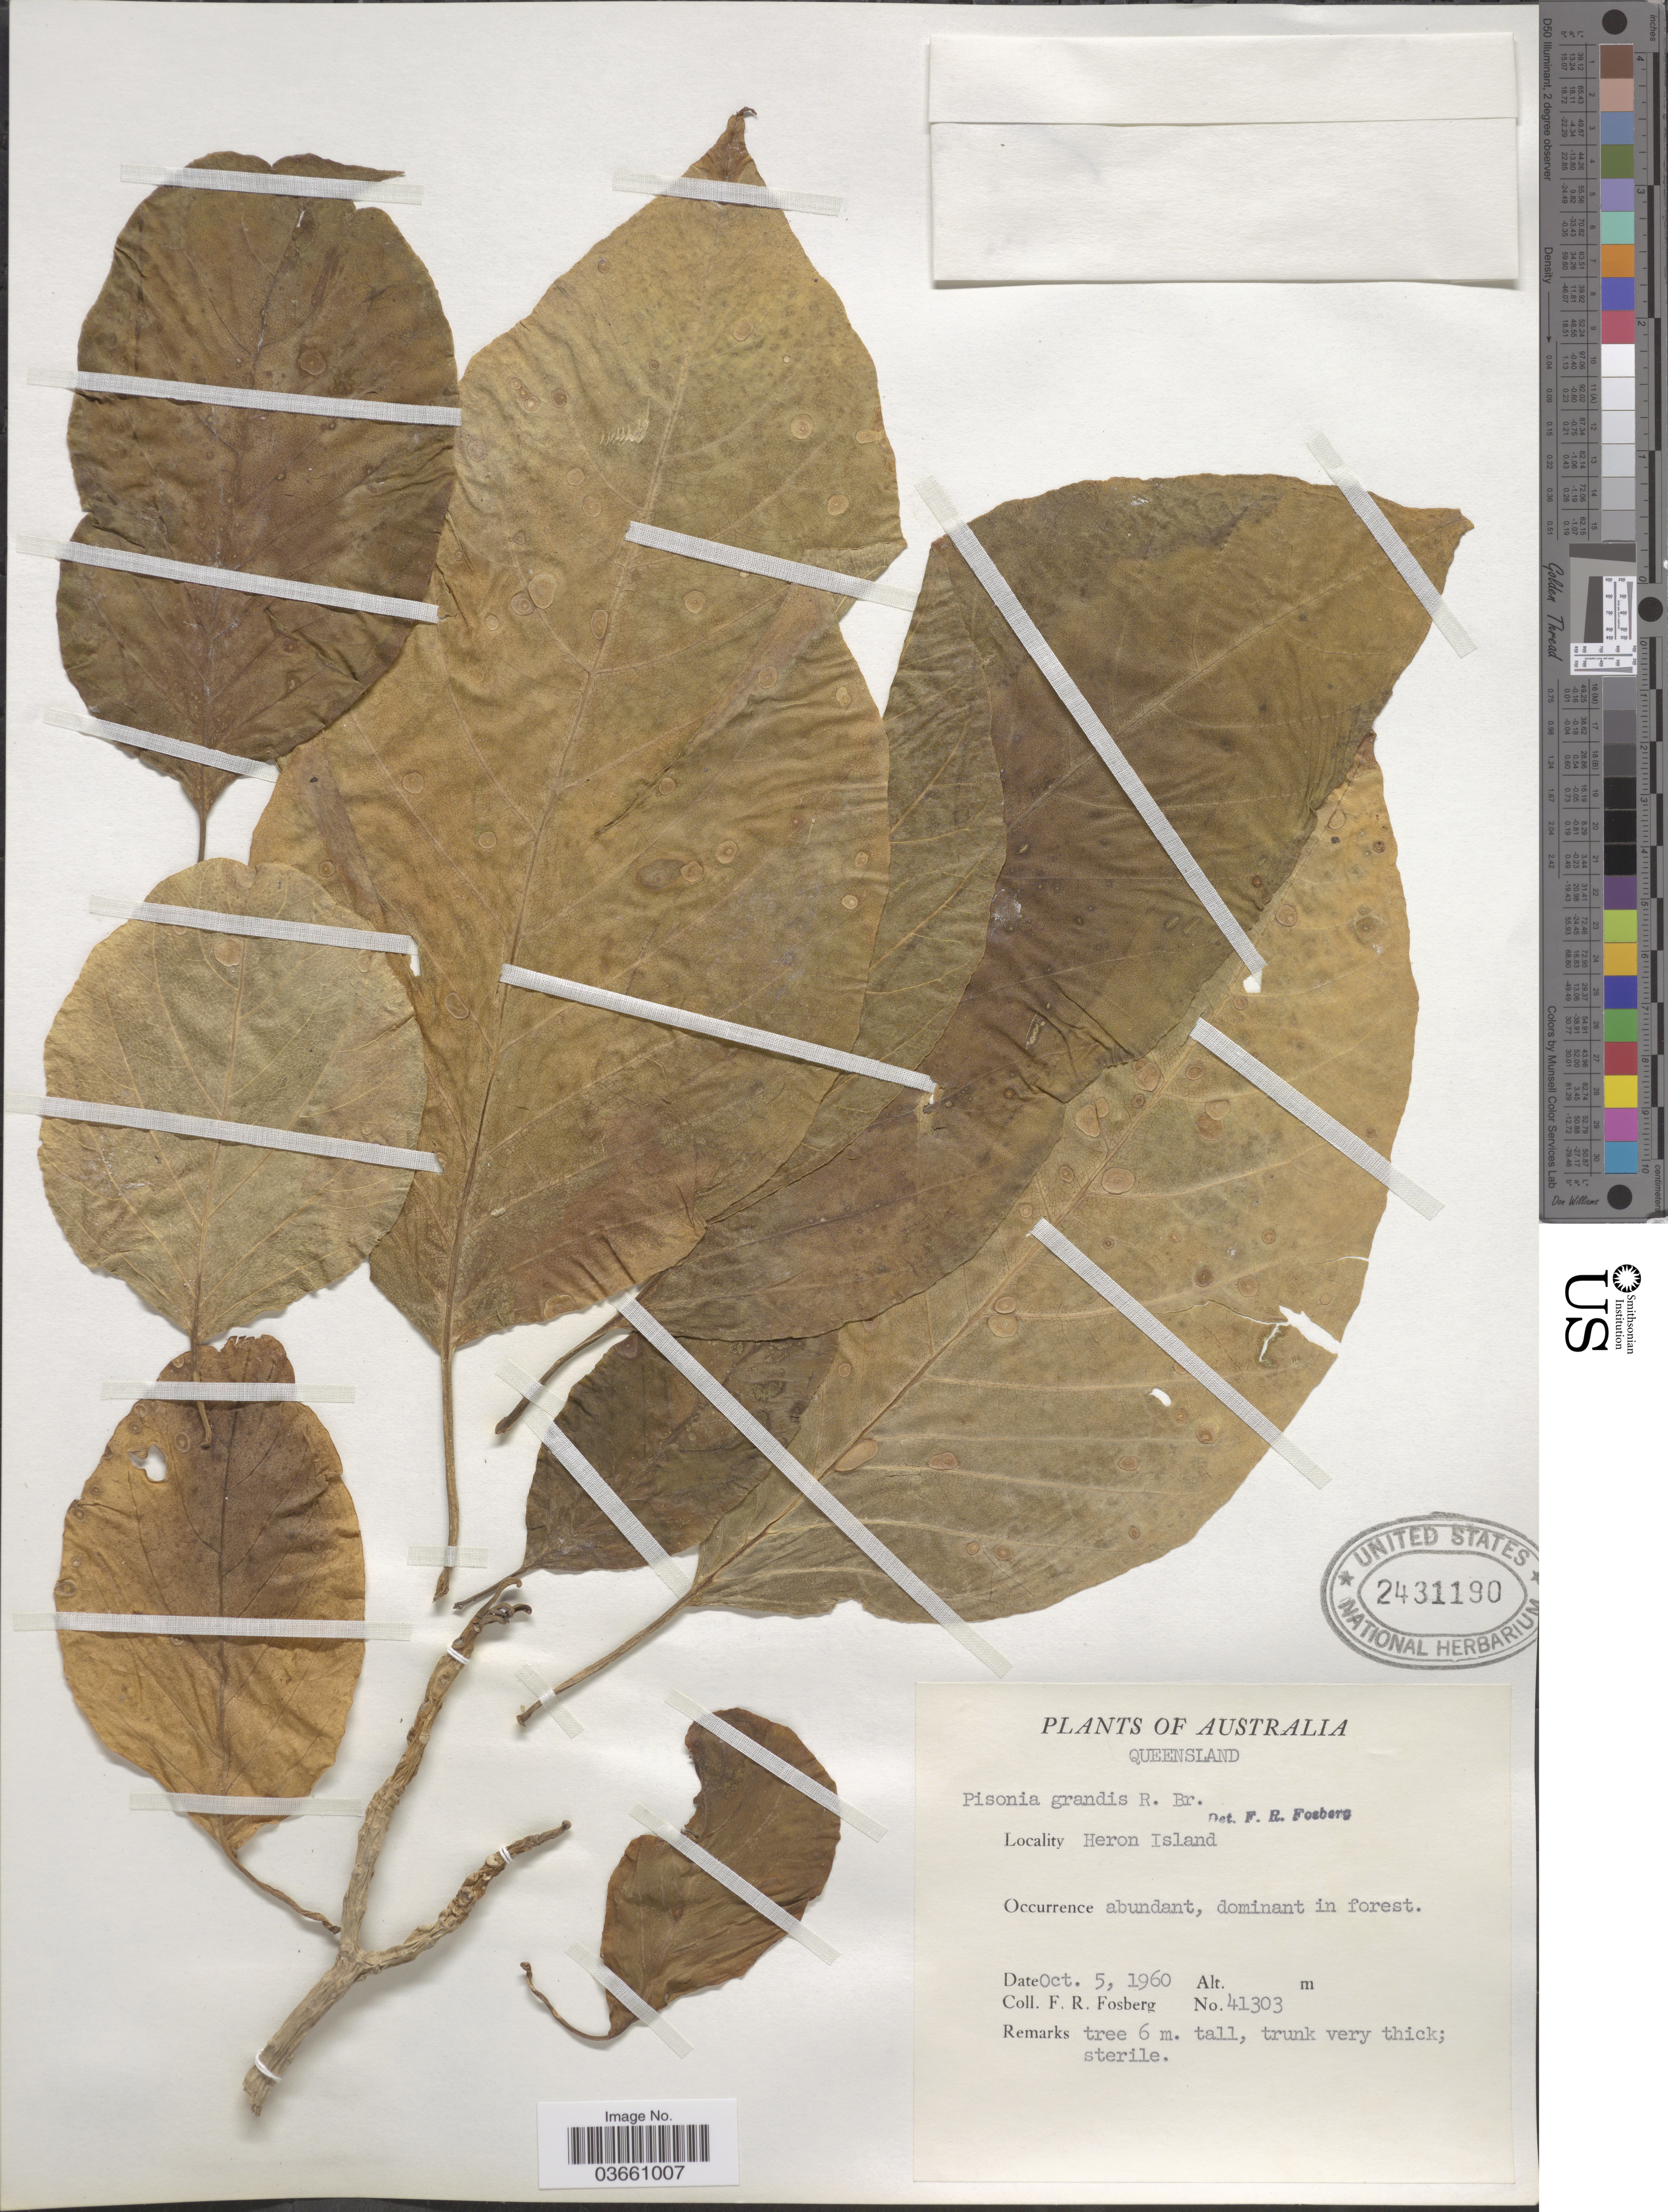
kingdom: Plantae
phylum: Tracheophyta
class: Magnoliopsida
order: Caryophyllales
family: Nyctaginaceae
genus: Pisonia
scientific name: Pisonia grandis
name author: R. Br.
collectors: F. R. Fosberg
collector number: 41303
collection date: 1960-10-05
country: Australia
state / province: Queensland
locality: Heron Island.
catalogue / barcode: US 2431190